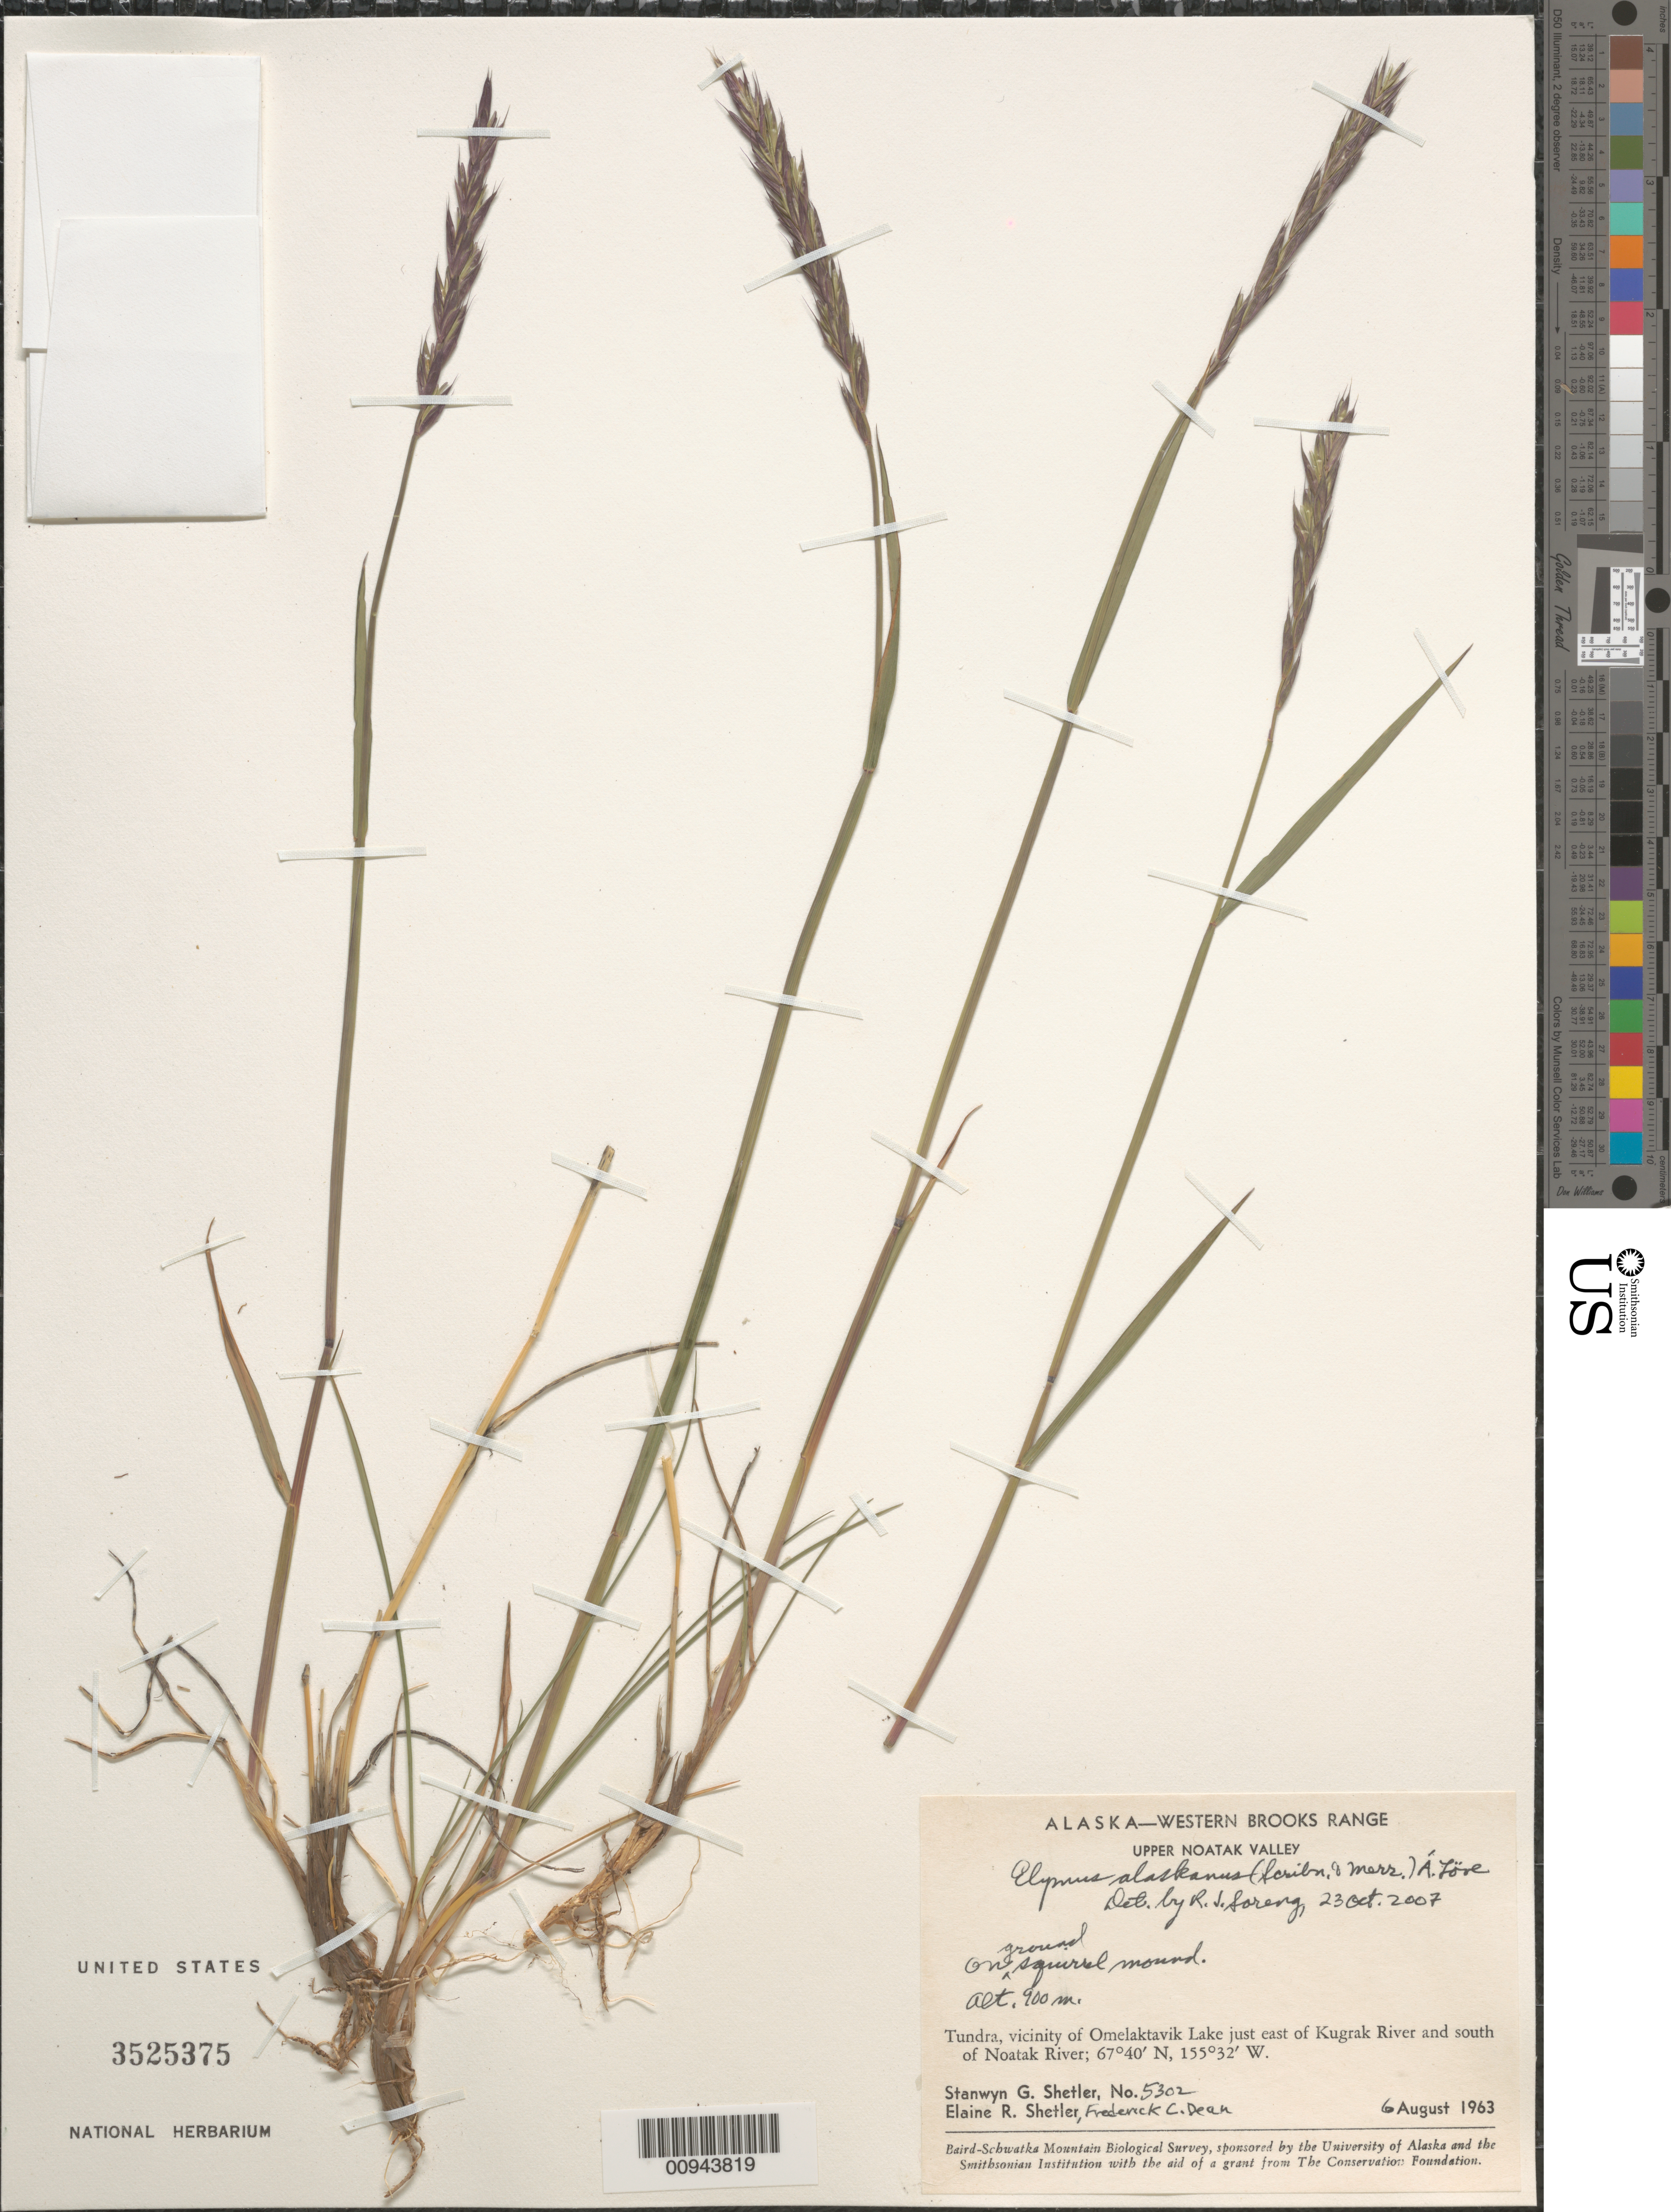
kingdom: Plantae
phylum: Tracheophyta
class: Liliopsida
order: Poales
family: Poaceae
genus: Elymus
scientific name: Elymus alaskanus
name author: (Scribn. & Merr.) Á. Löve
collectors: S. Shetler, E. R. Shetler & F. C. Dean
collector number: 5302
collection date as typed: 06 Aug 1963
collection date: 1963-08-06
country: United States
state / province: Alaska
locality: Vicinity of Omelaktavik Lake just east of Kugrak River and south of Noatak River. Western Brooks Range, Upper Noatak Valley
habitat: Tundra. Ground squirrel mound.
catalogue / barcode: US 3525375